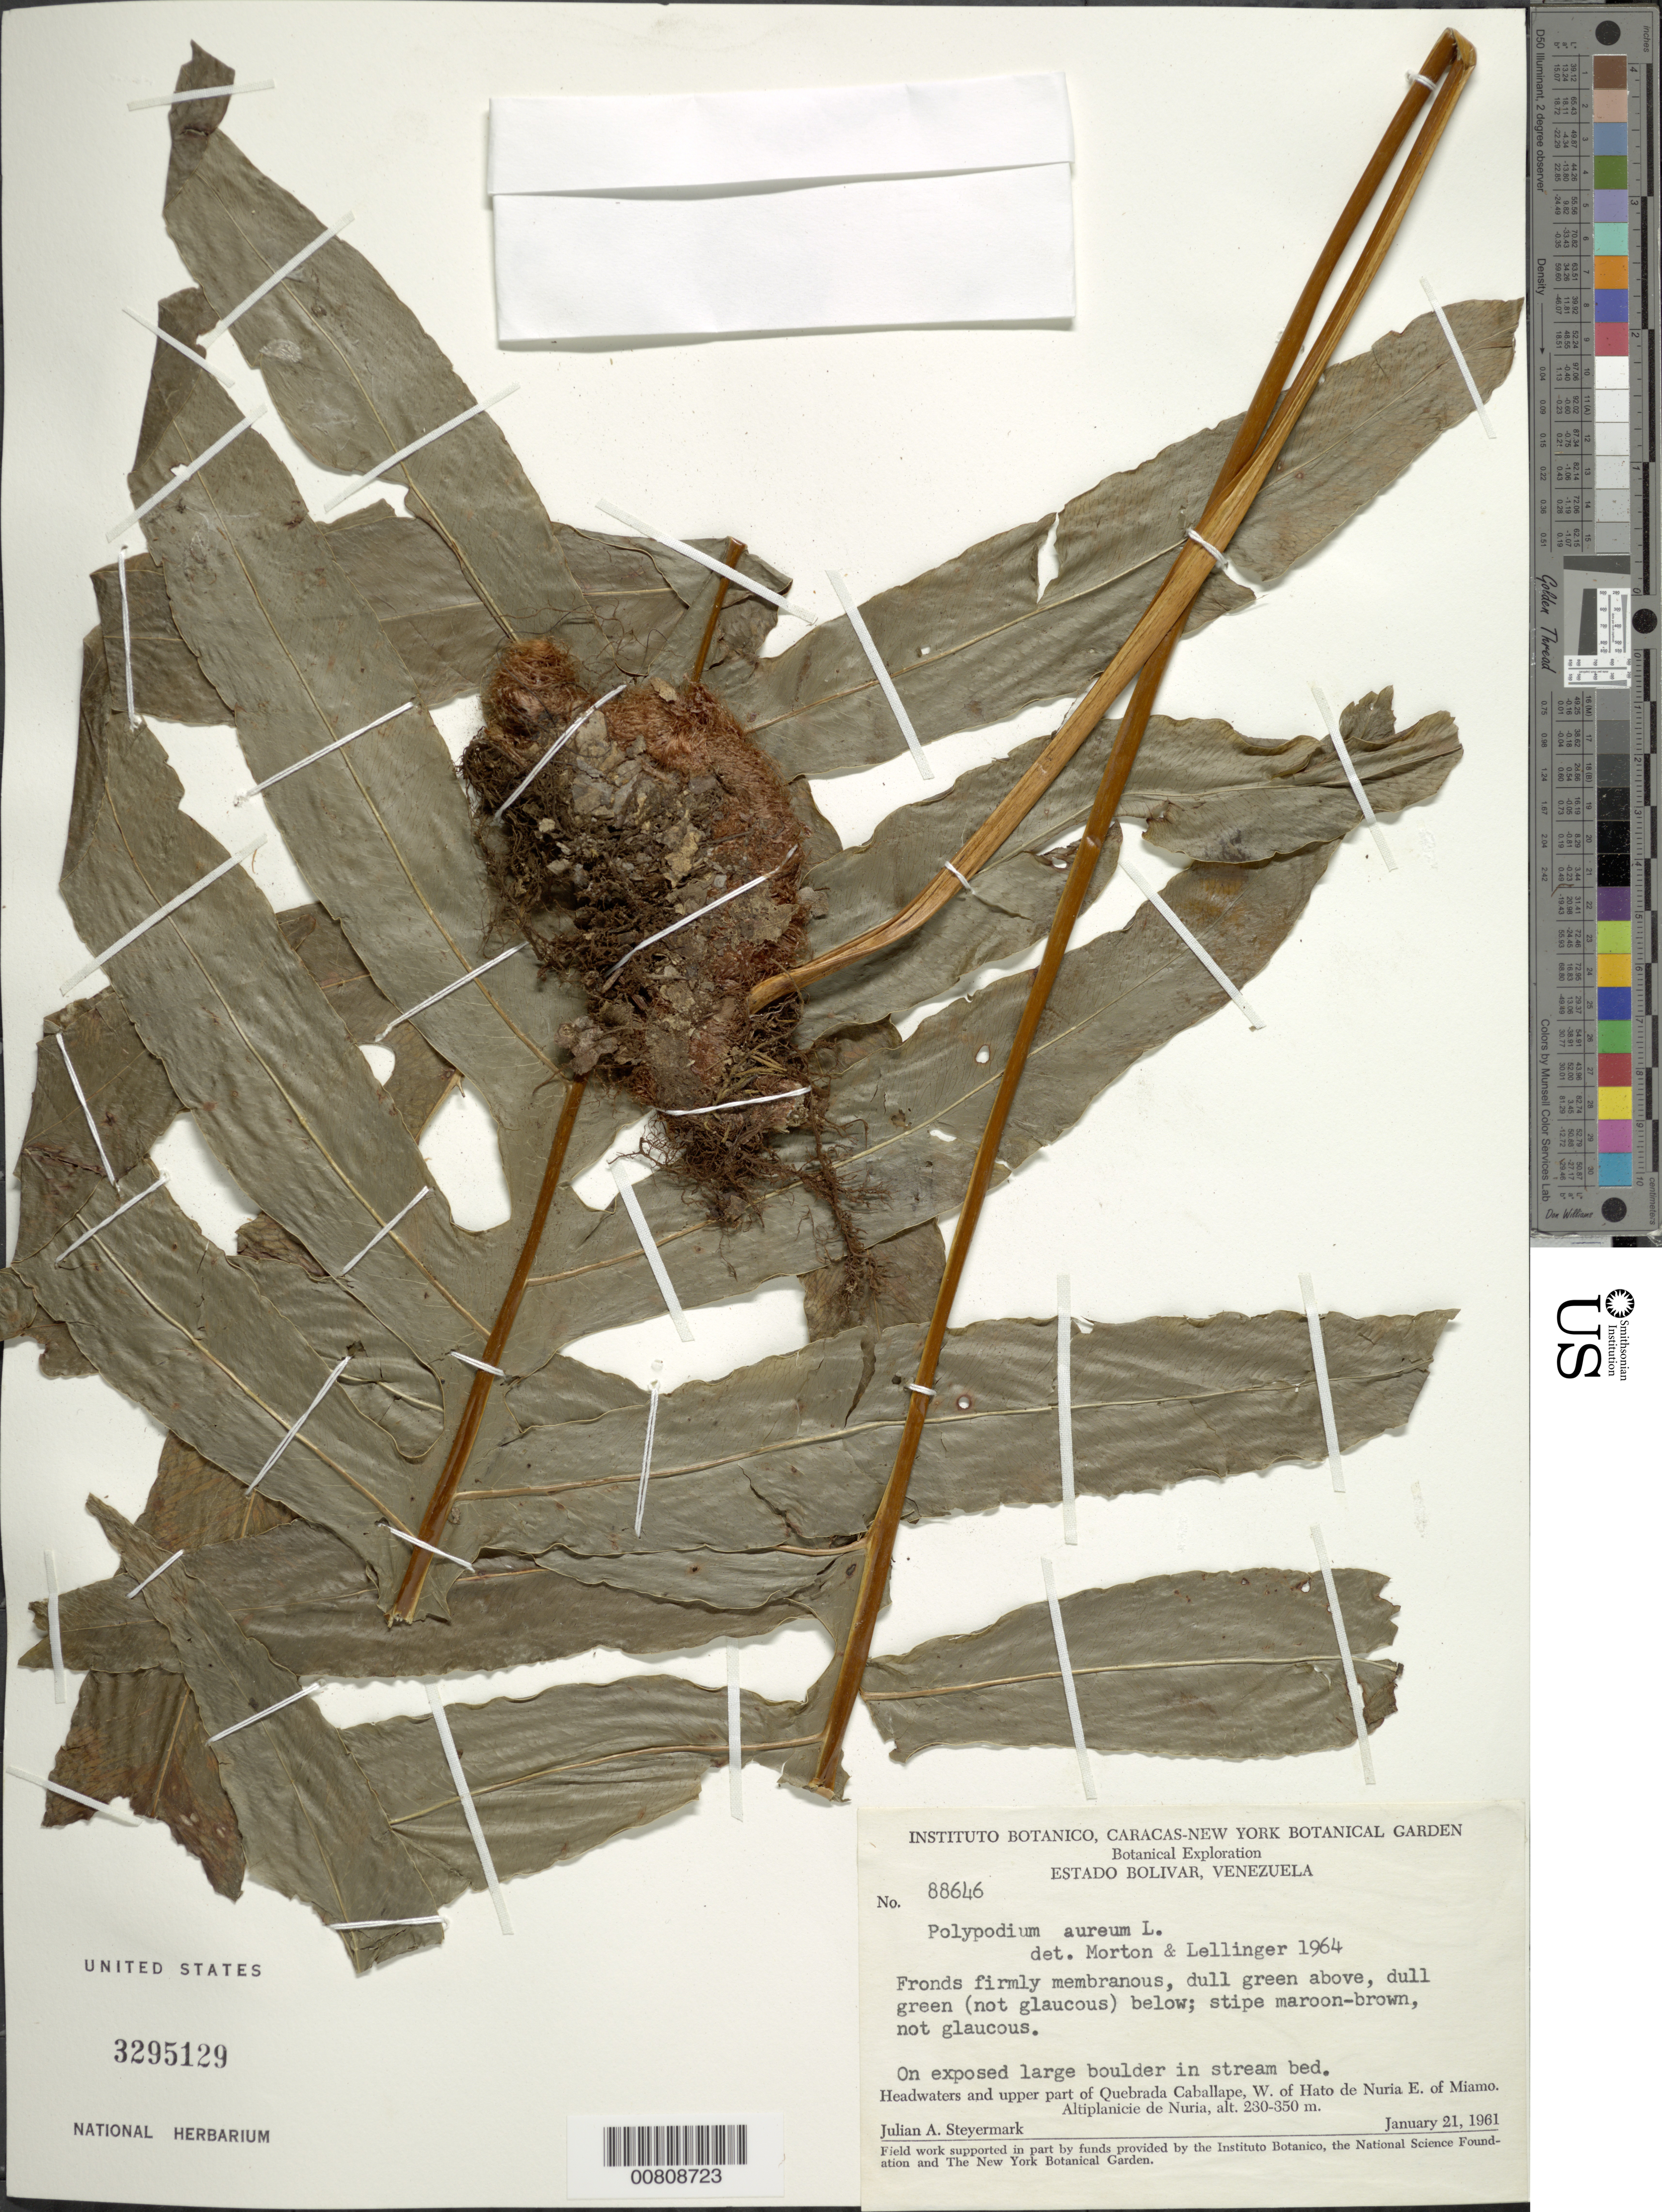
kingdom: Plantae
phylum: Tracheophyta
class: Polypodiopsida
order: Polypodiales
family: Polypodiaceae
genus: Phlebodium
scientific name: Phlebodium aureum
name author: (L.) J. Sm.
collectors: J. Steyermark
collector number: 88646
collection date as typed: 21-Jan-61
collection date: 1961-01-21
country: Venezuela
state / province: Bolívar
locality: Quebrada Caballape, W of Hato de Nuria, E of Miamo, Altiplanicie de Nuria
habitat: Exposed large boulder in stream bed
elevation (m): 230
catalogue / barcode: US 3295129